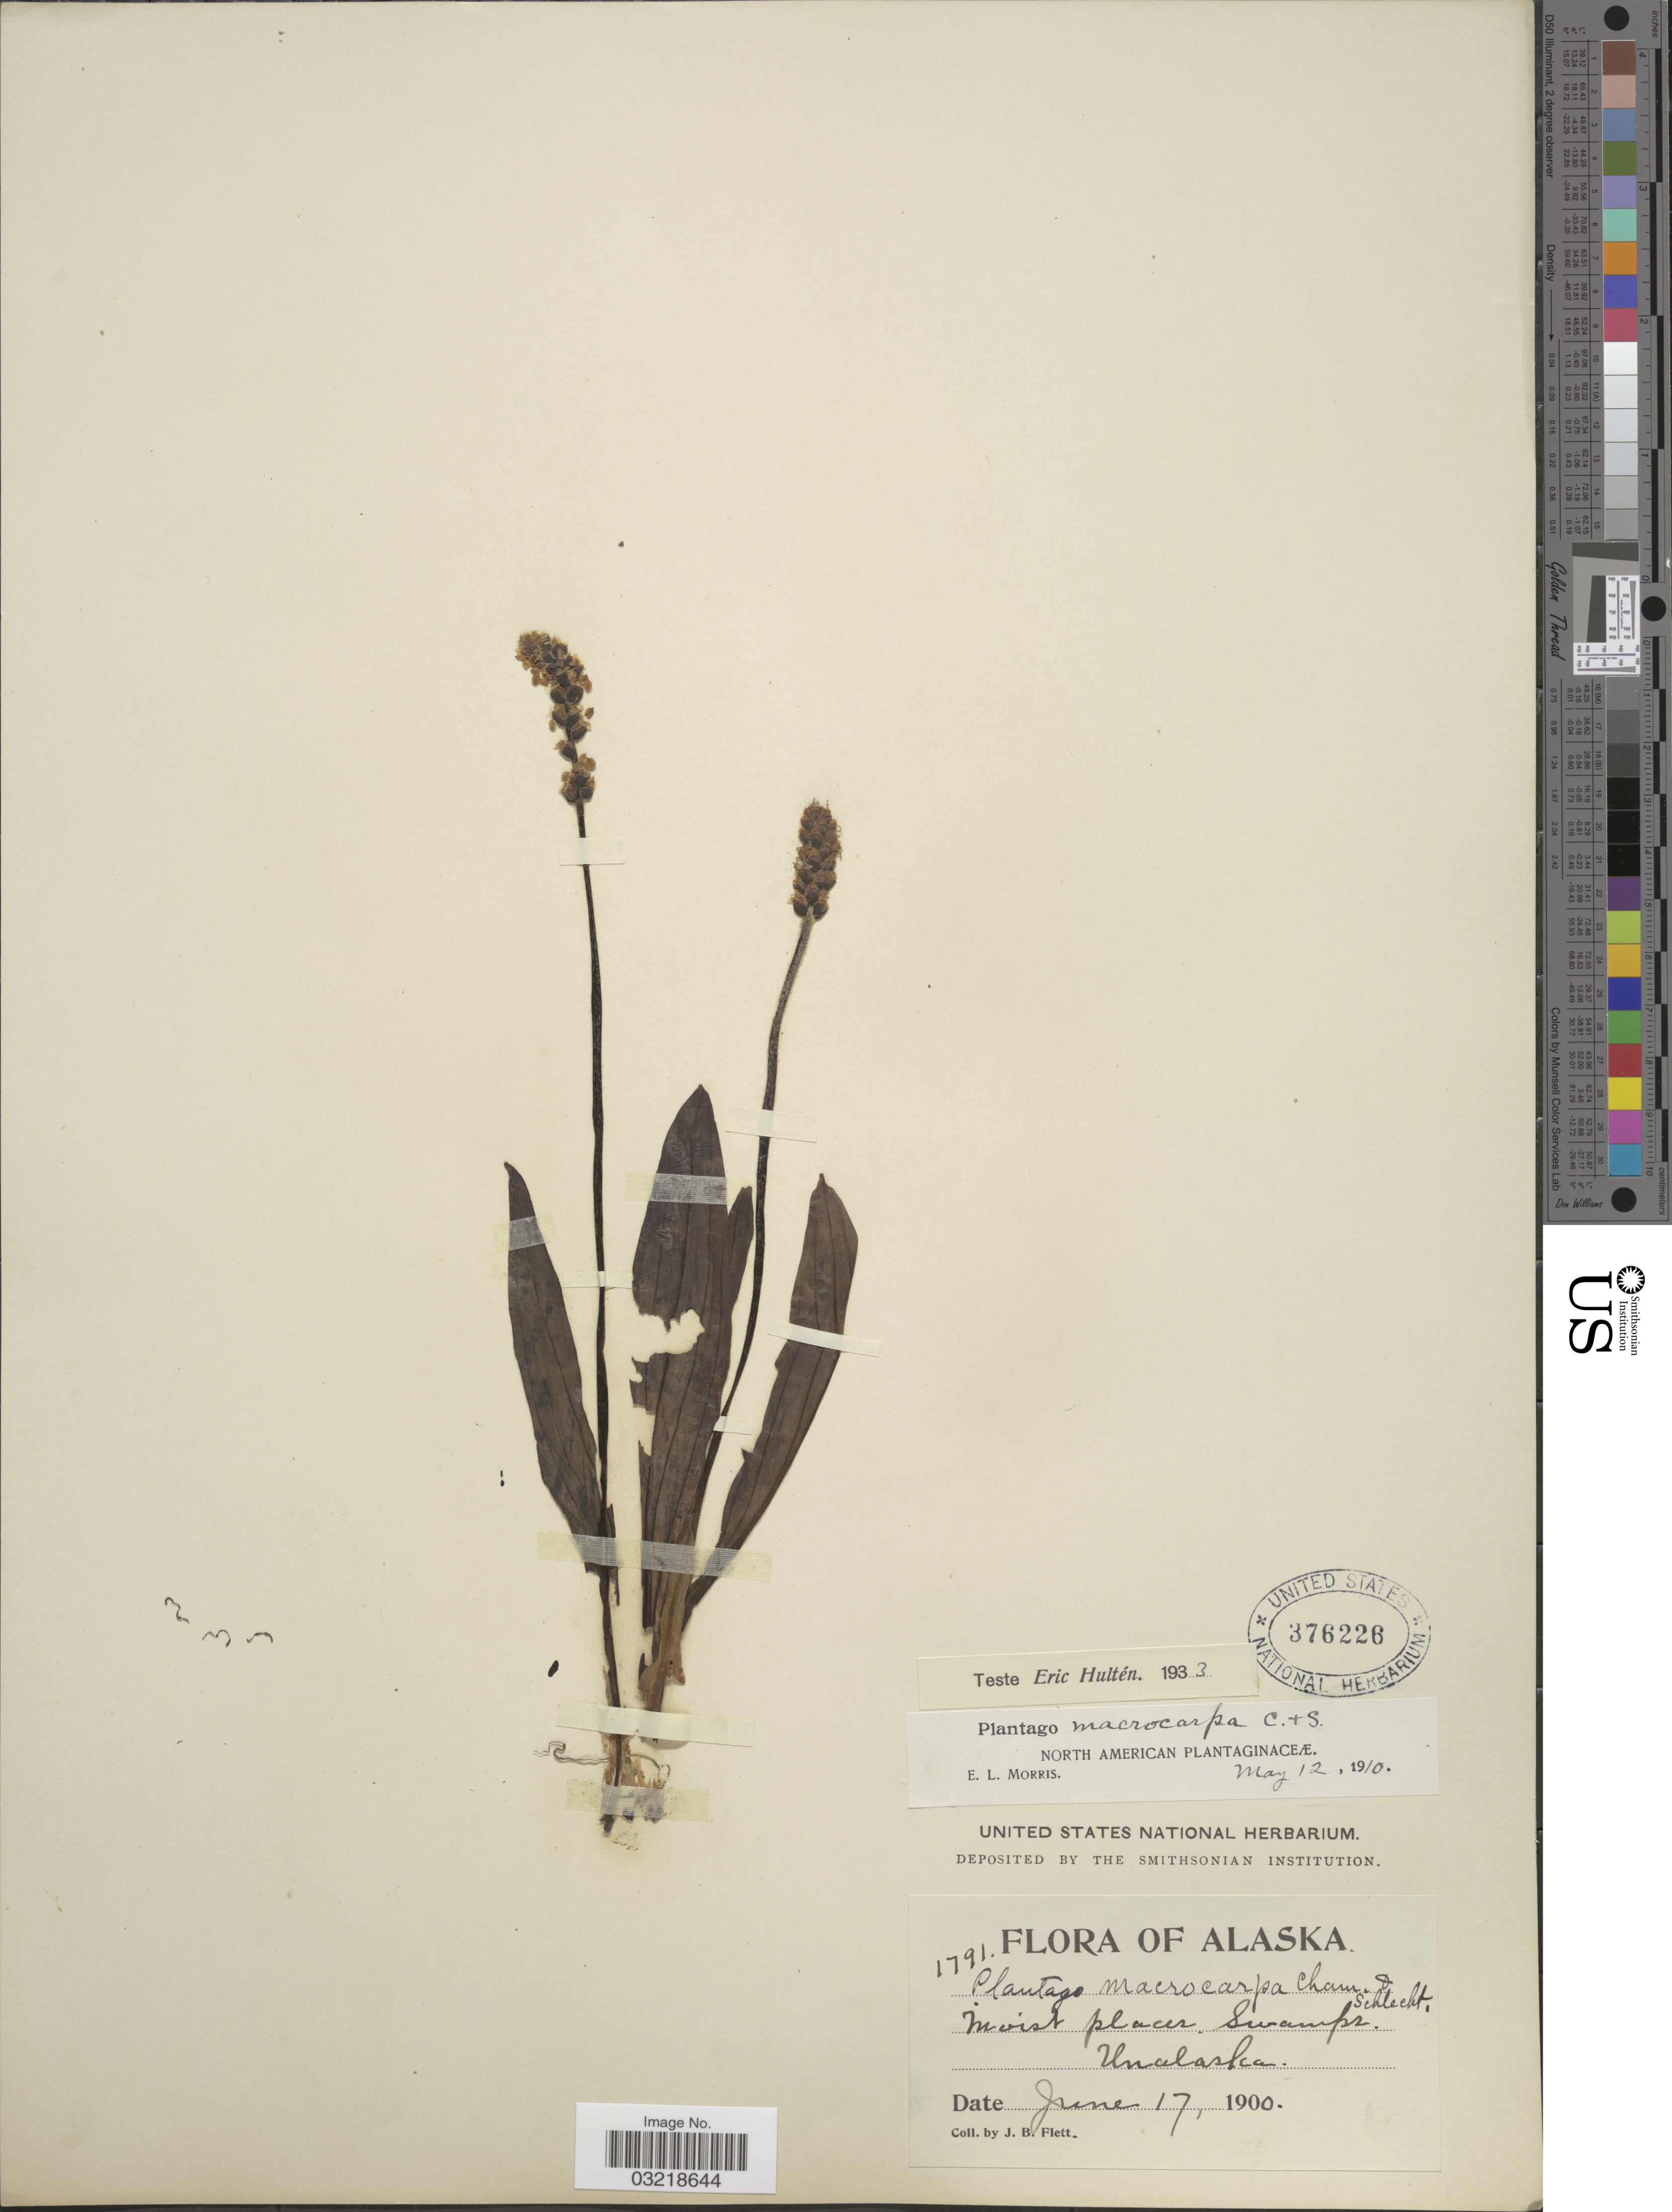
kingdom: Plantae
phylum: Tracheophyta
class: Magnoliopsida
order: Lamiales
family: Plantaginaceae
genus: Plantago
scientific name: Plantago macrocarpa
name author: Cham. & Schltdl.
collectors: J. Flett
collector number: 1791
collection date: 1900-06-17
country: United States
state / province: Alaska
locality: Moist places. Swamps. Unalaska.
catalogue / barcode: US 376226